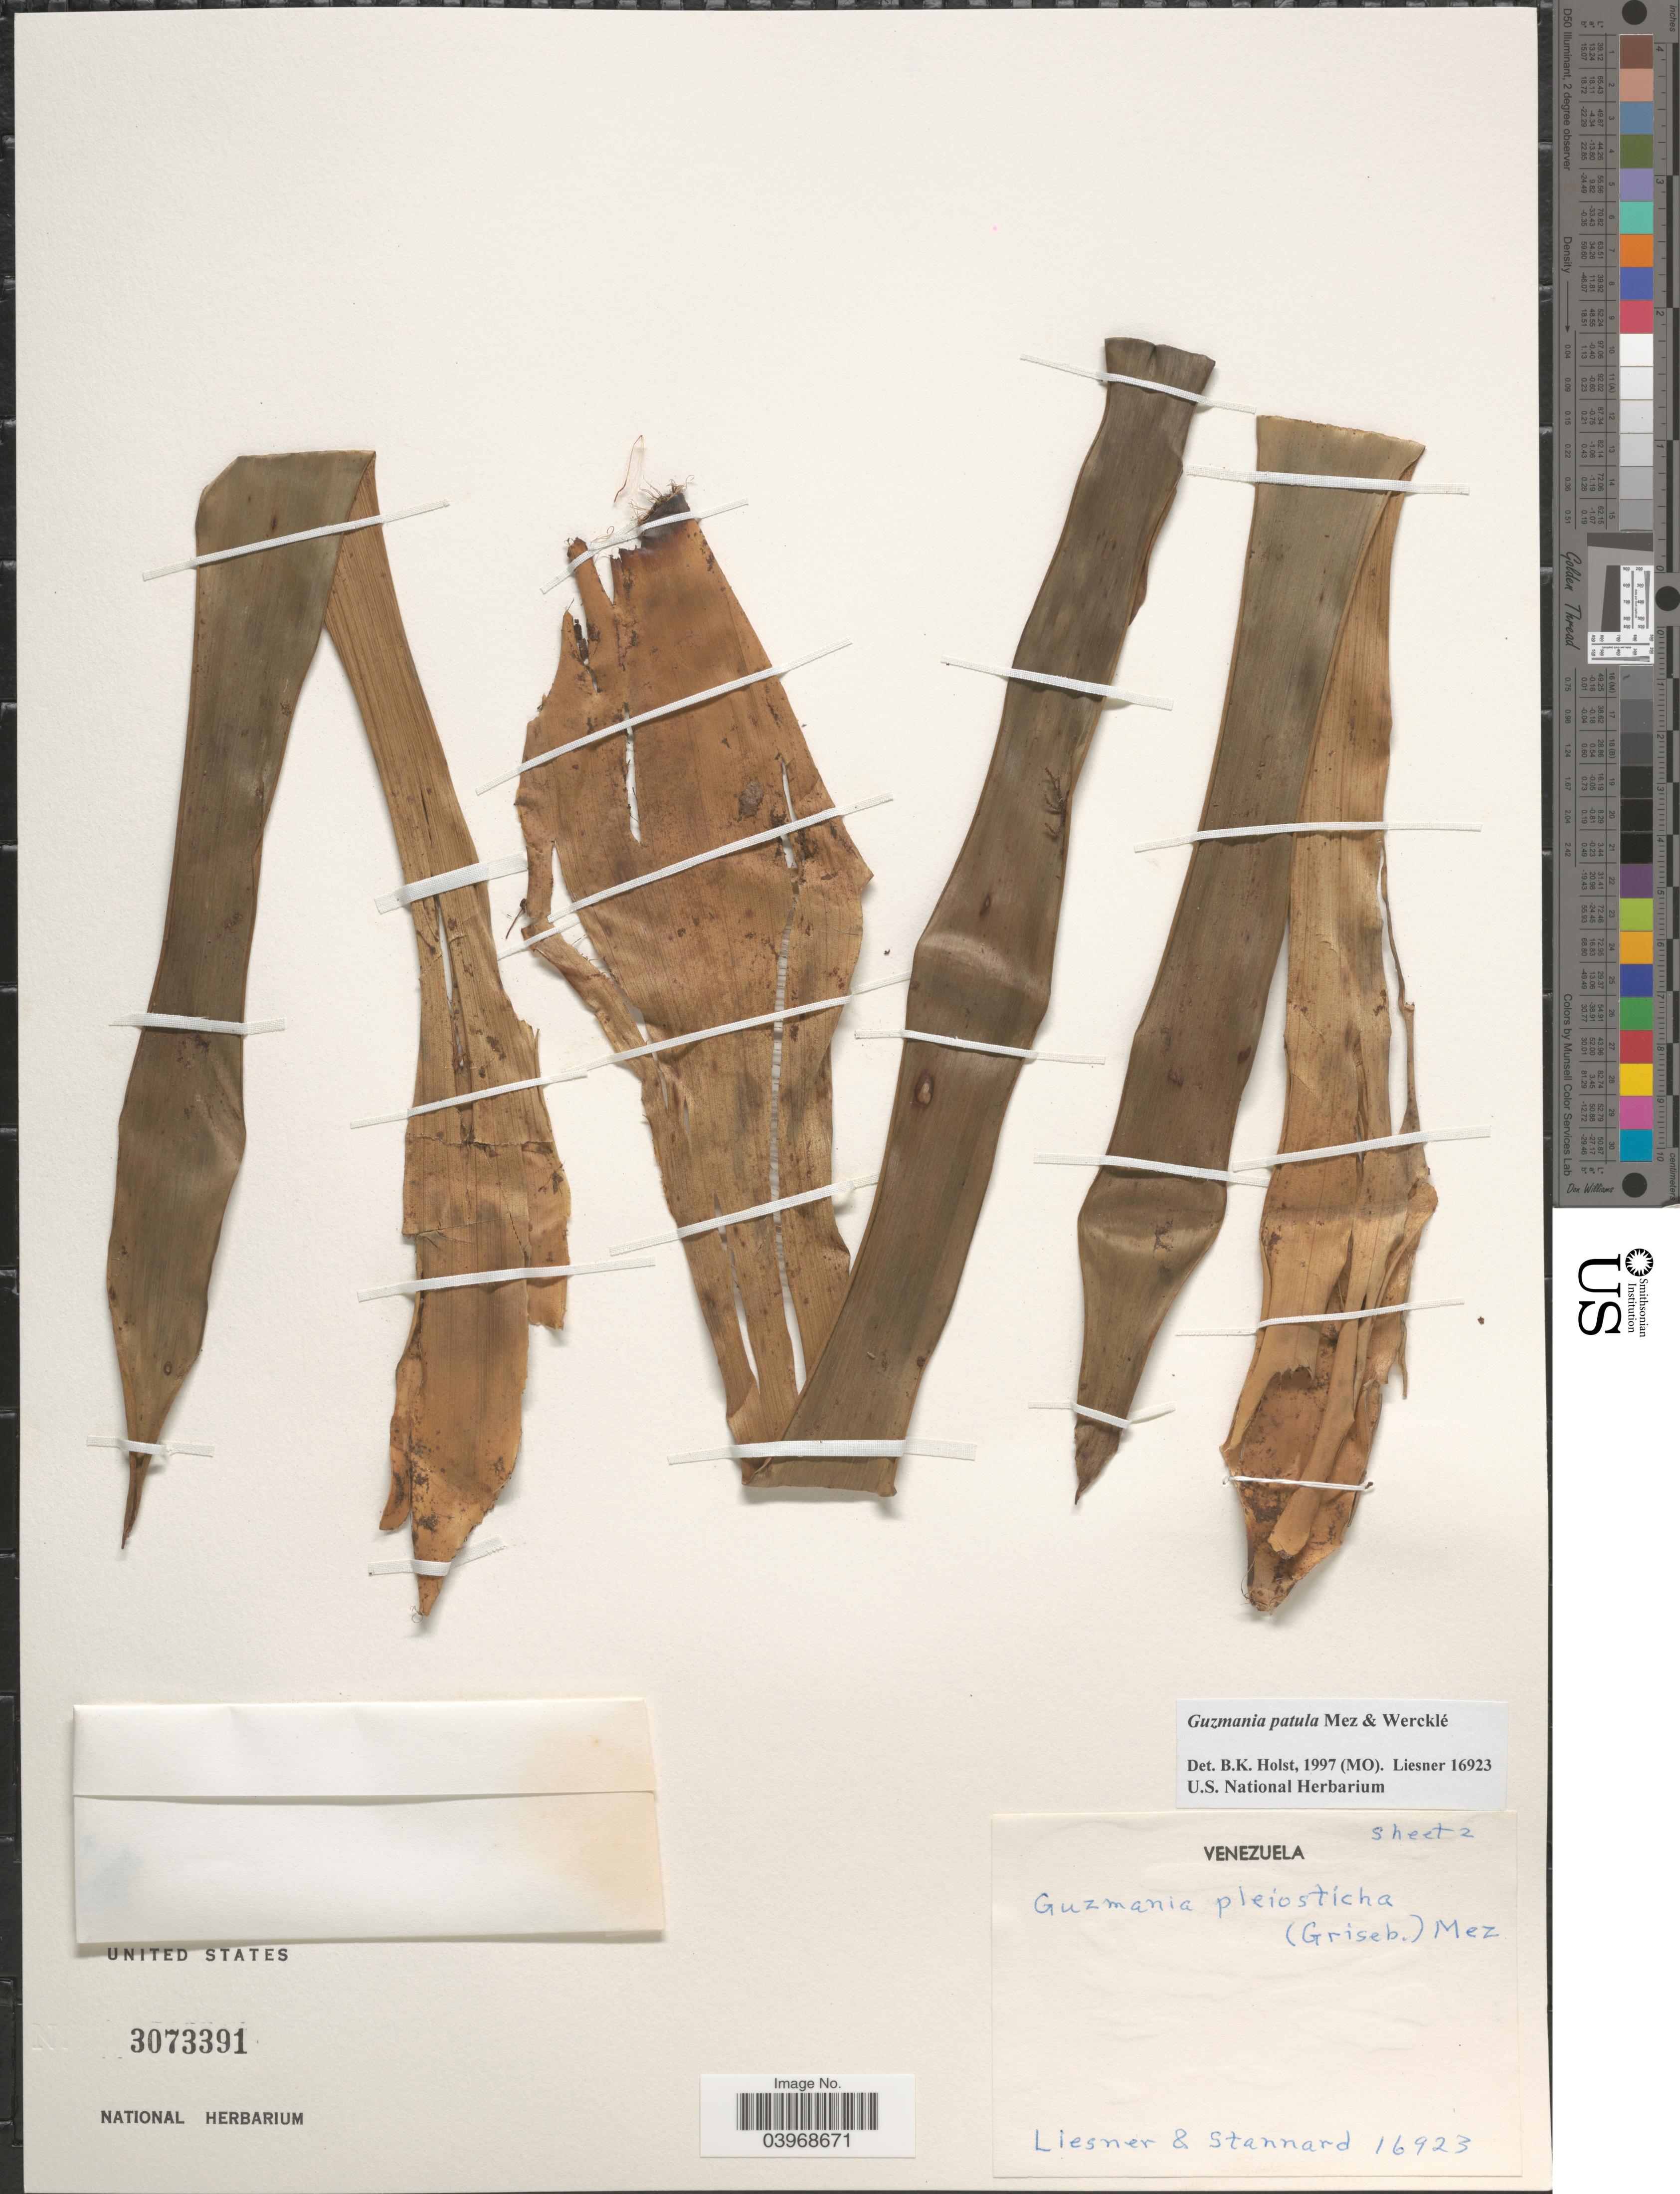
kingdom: Plantae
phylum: Tracheophyta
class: Liliopsida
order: Poales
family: Bromeliaceae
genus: Guzmania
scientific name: Guzmania patula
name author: Mez & Wercklé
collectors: -- Liesner & Stannard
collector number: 16923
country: Venezuela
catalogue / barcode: US 3073391